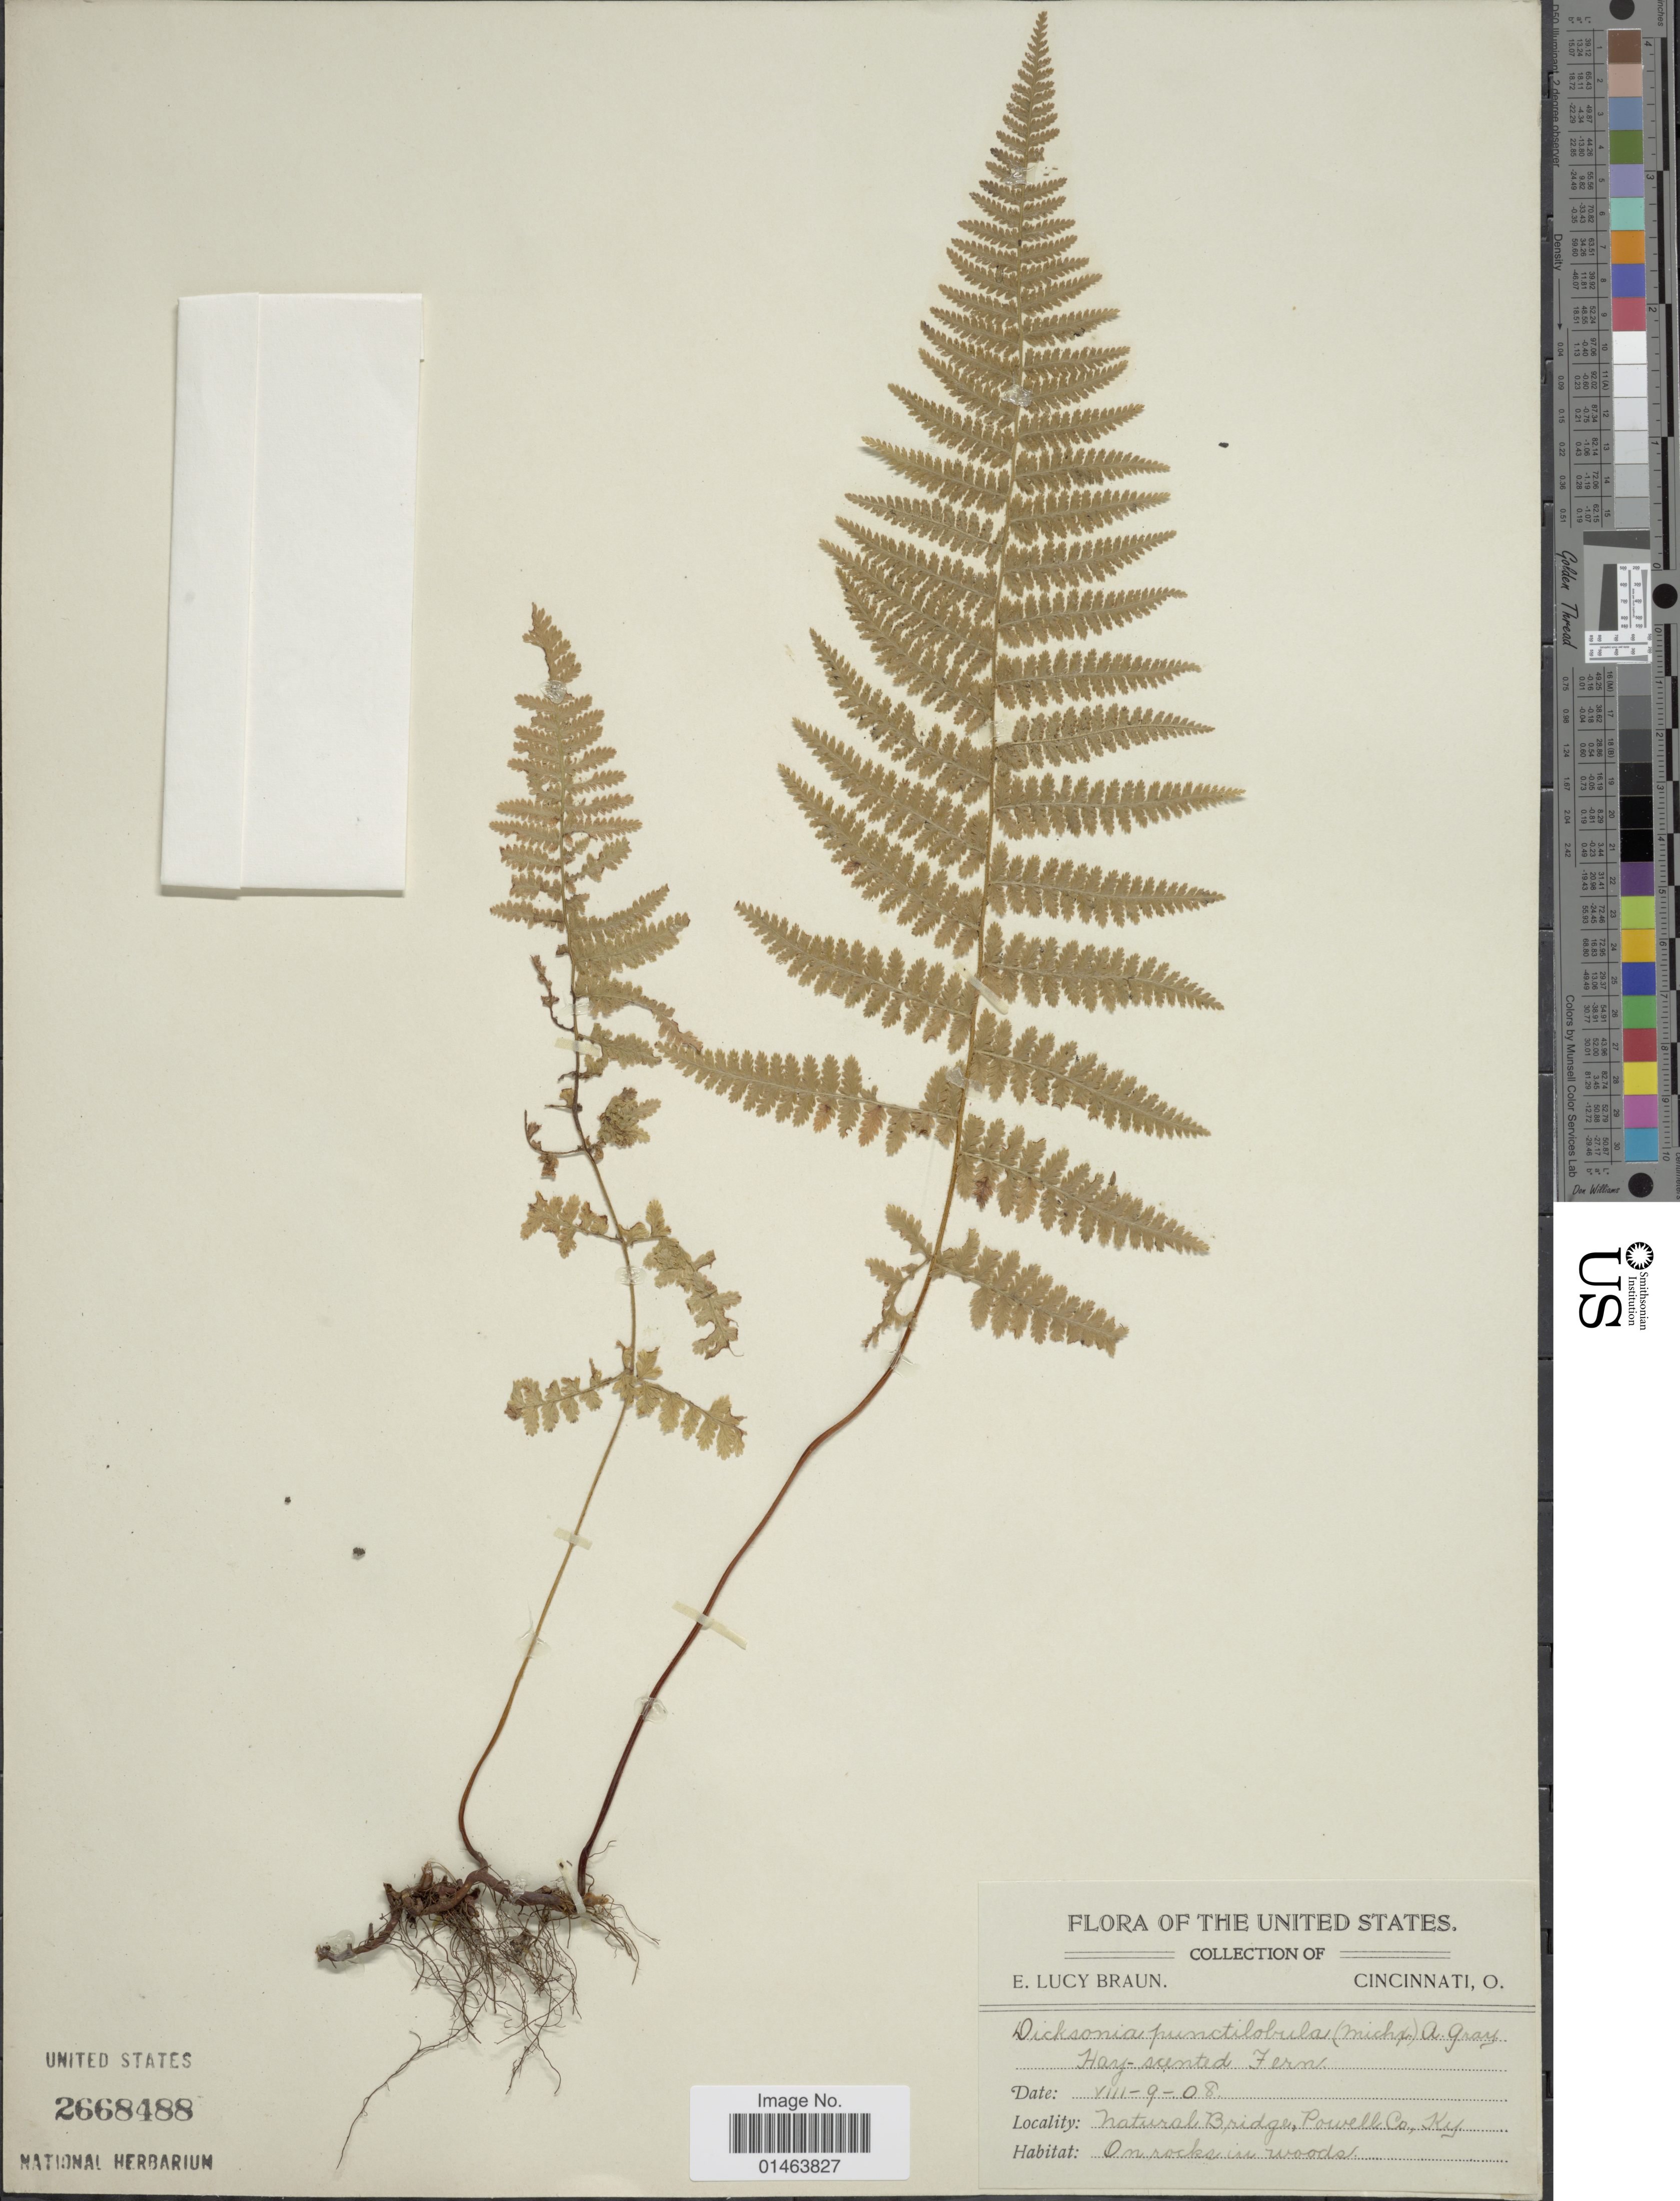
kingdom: Plantae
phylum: Tracheophyta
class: Polypodiopsida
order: Polypodiales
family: Dennstaedtiaceae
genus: Dennstaedtia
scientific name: Dennstaedtia punctilobula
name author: (Michx.) T. Moore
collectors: L. E. Braun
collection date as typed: Transcribed d/m/y: 9/8/8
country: United States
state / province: Kentucky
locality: Kentucky, Natural Bridge, Powell Co.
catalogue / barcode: US 2668488